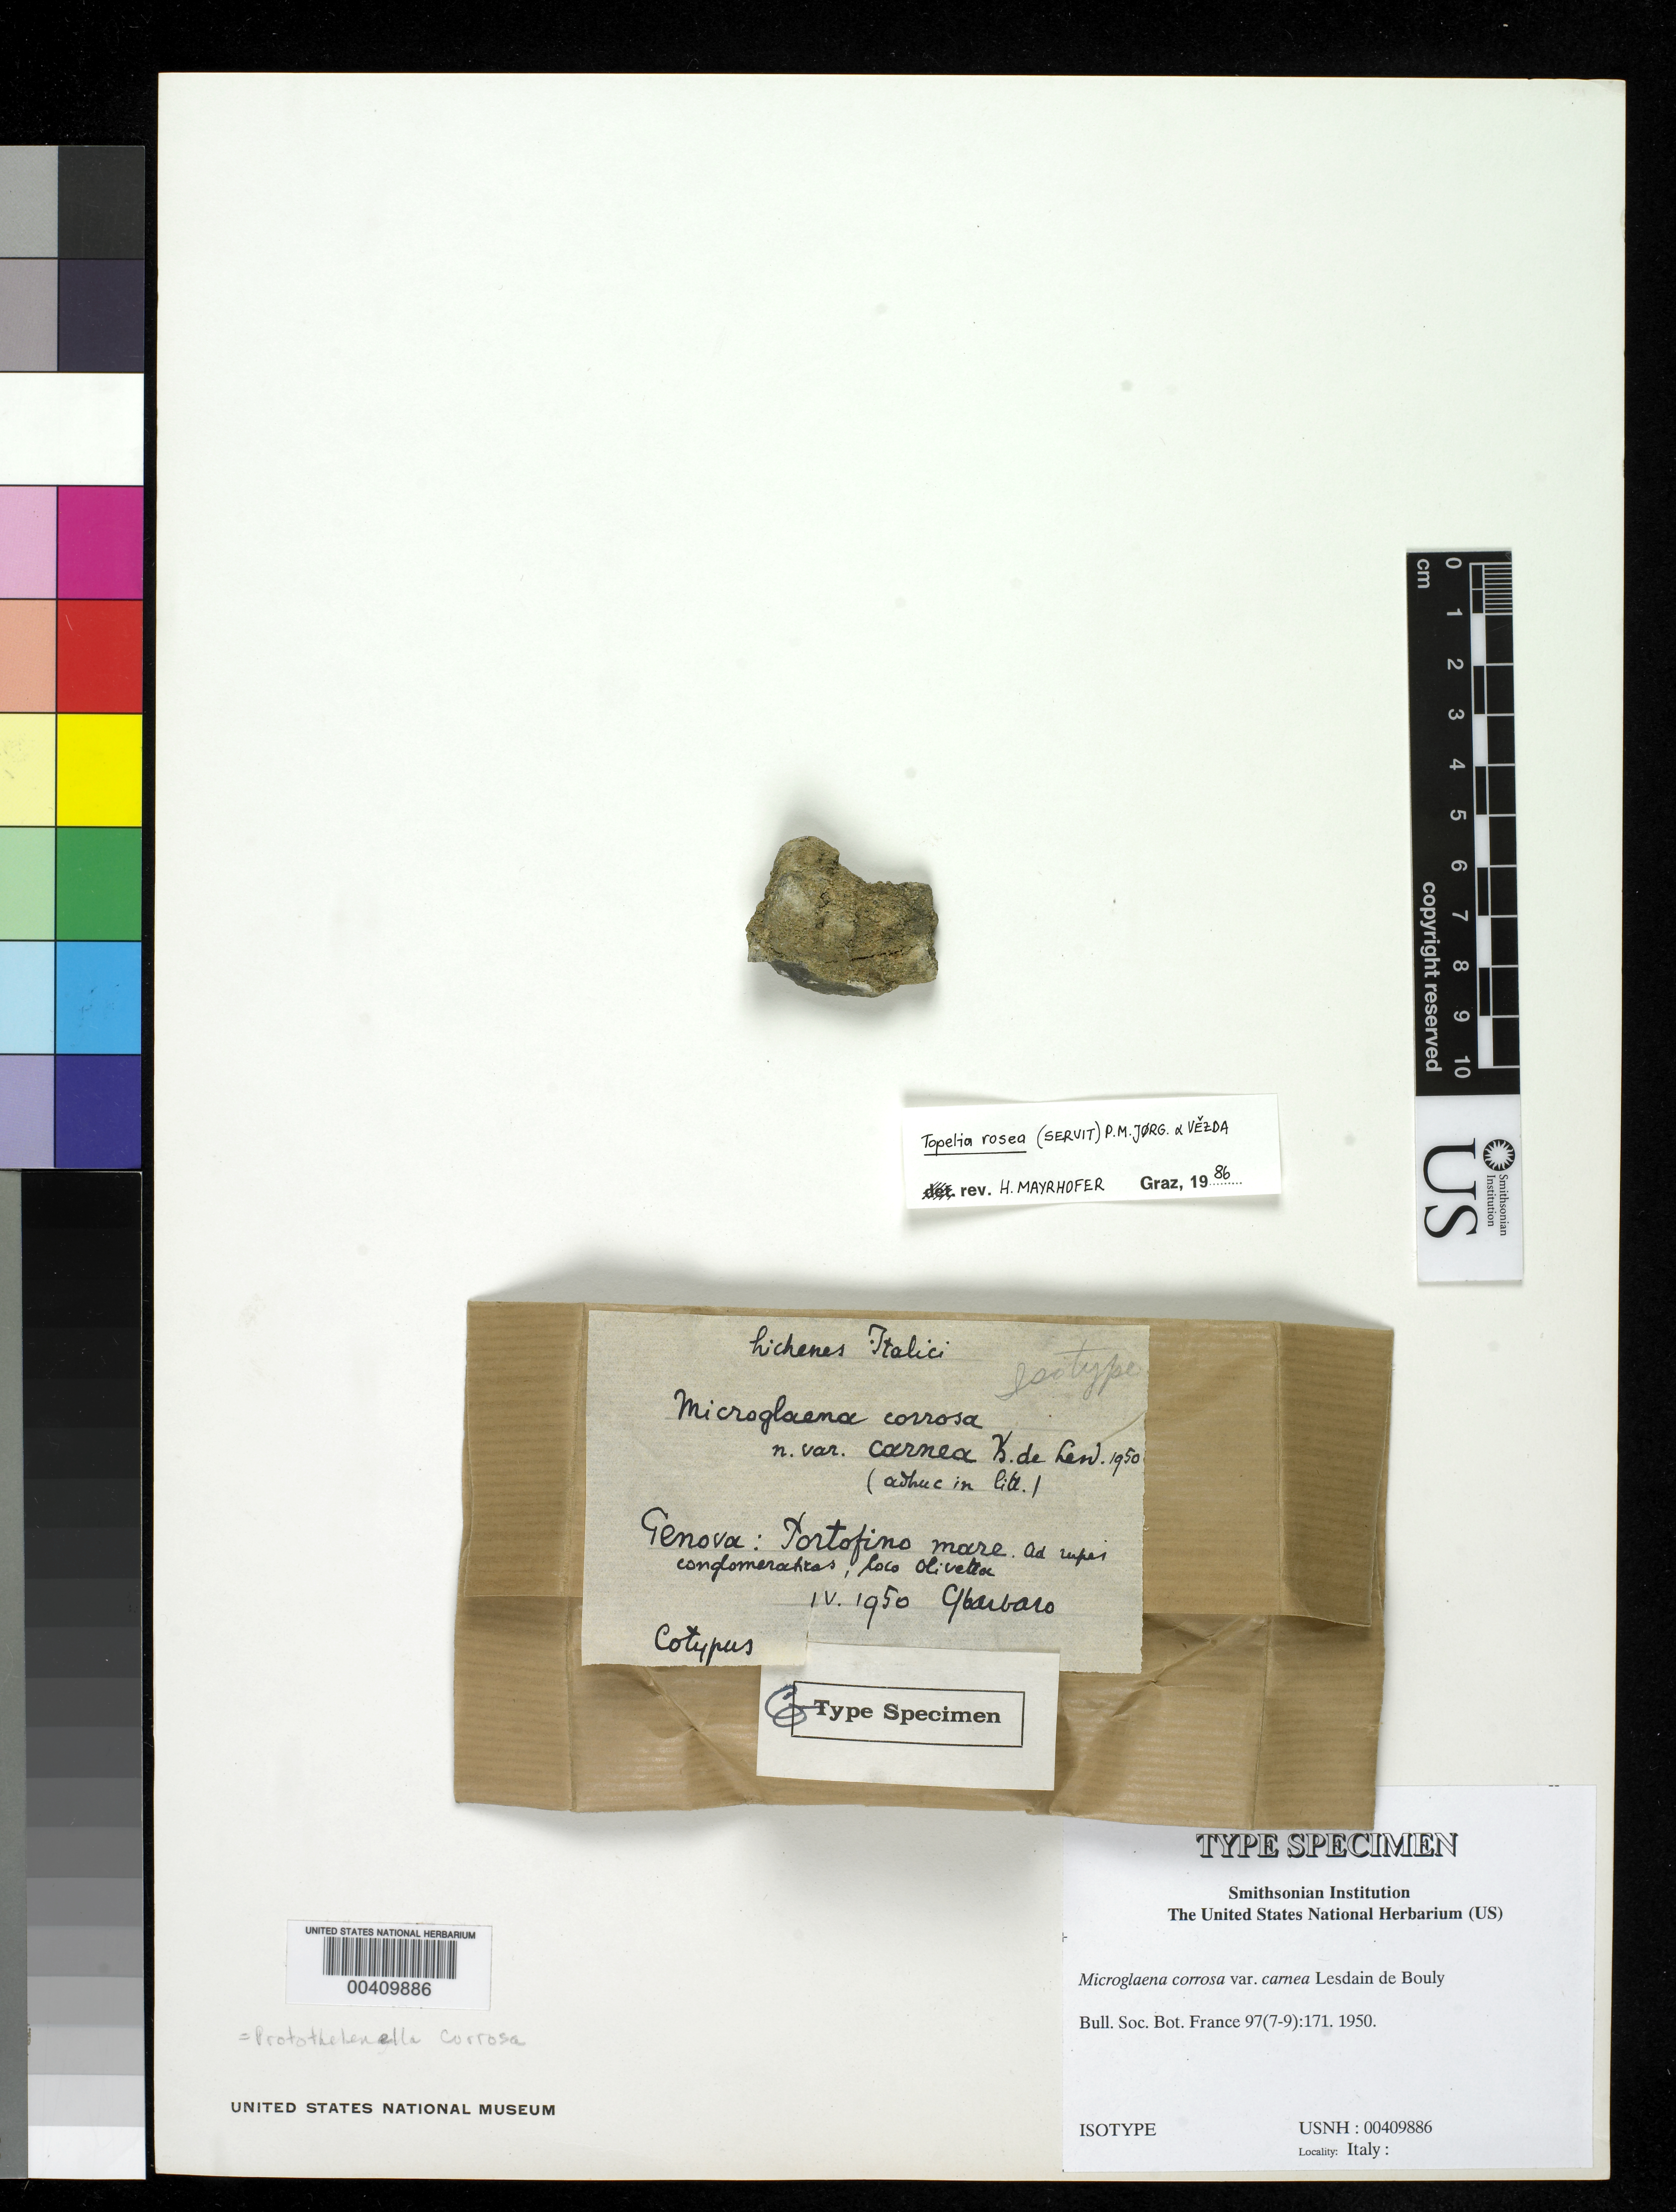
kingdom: Fungi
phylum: Ascomycota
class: Lecanoromycetes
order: Ostropales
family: Thelenellaceae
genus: Microglaena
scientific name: Microglaena corrosa var. carnea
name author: B. de Lesd.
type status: Isotype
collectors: C. Sbarbaro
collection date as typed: Apr 1950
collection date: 1950-04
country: Italy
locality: Genova.